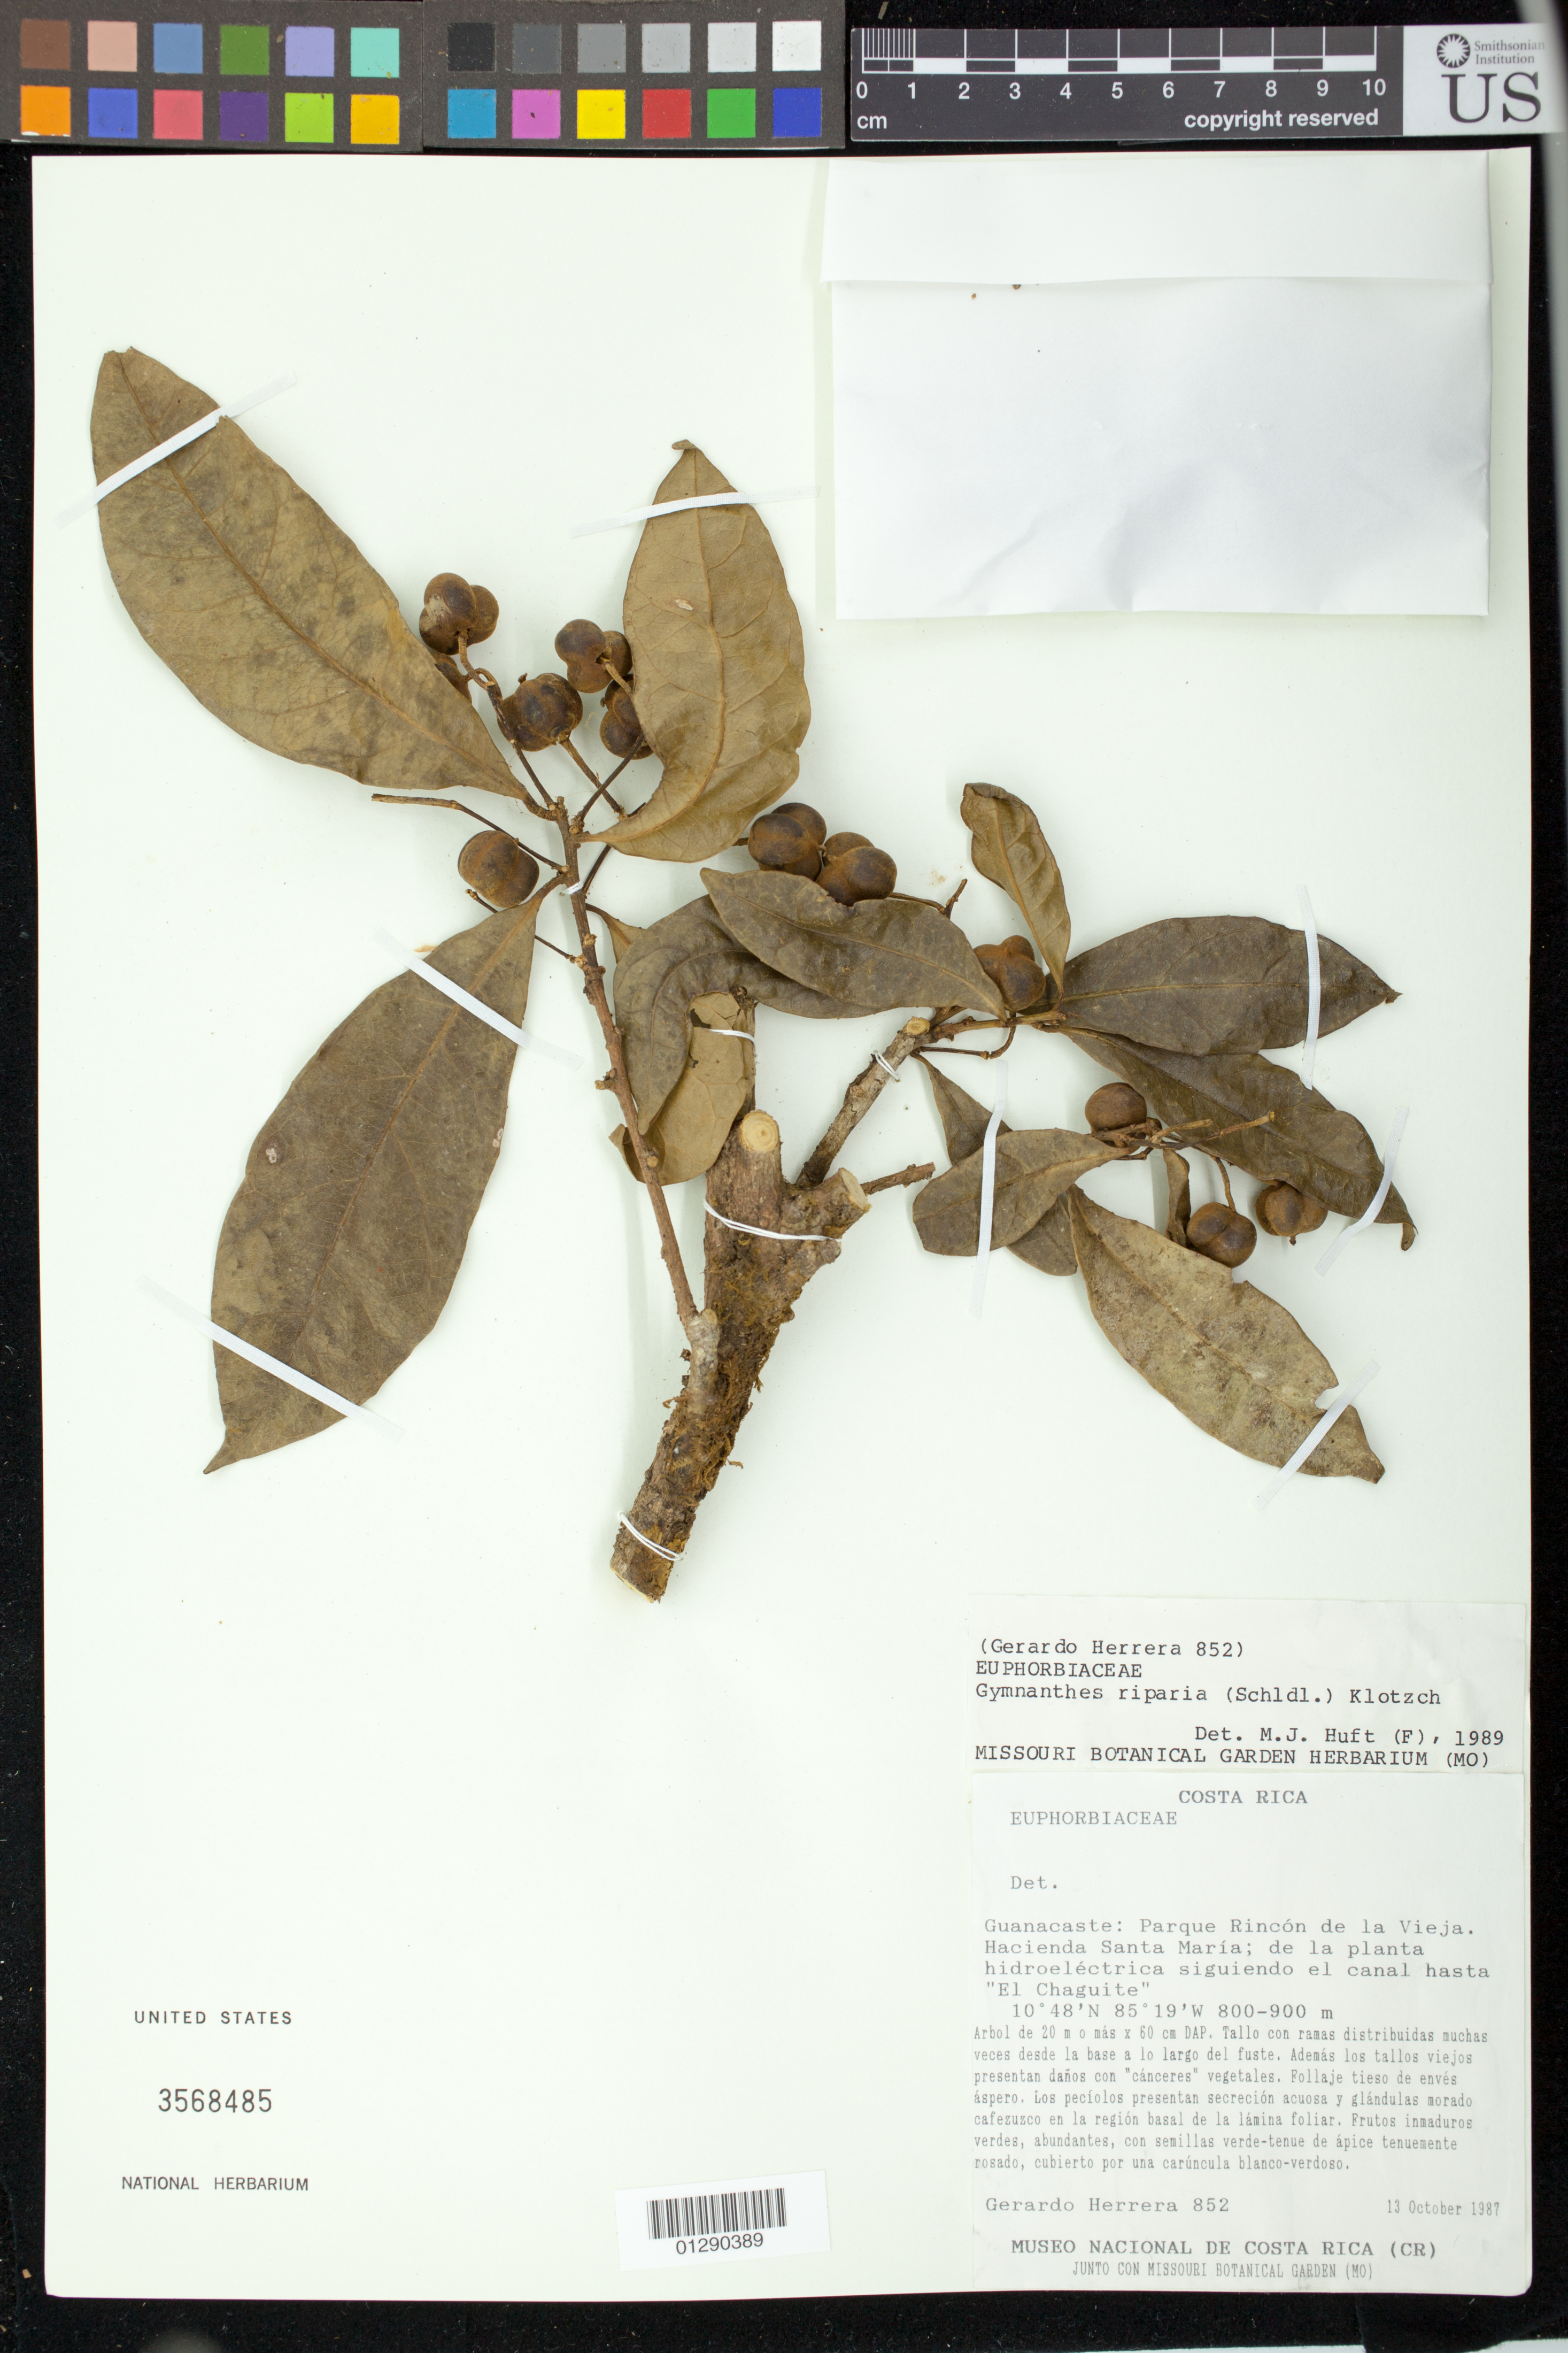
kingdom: Plantae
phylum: Tracheophyta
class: Magnoliopsida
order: Malpighiales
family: Euphorbiaceae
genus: Gymnanthes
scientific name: Gymnanthes lucida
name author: Sw.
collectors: G. Herrera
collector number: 852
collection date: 1987-10-13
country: Costa Rica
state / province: Guanacaste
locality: Parque Ricon de la Vieja. Hacienda Santa Maria; de la planta hidroelectria siguiendo el canal hasta "El Chaguite"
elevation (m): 244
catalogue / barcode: US 3568485